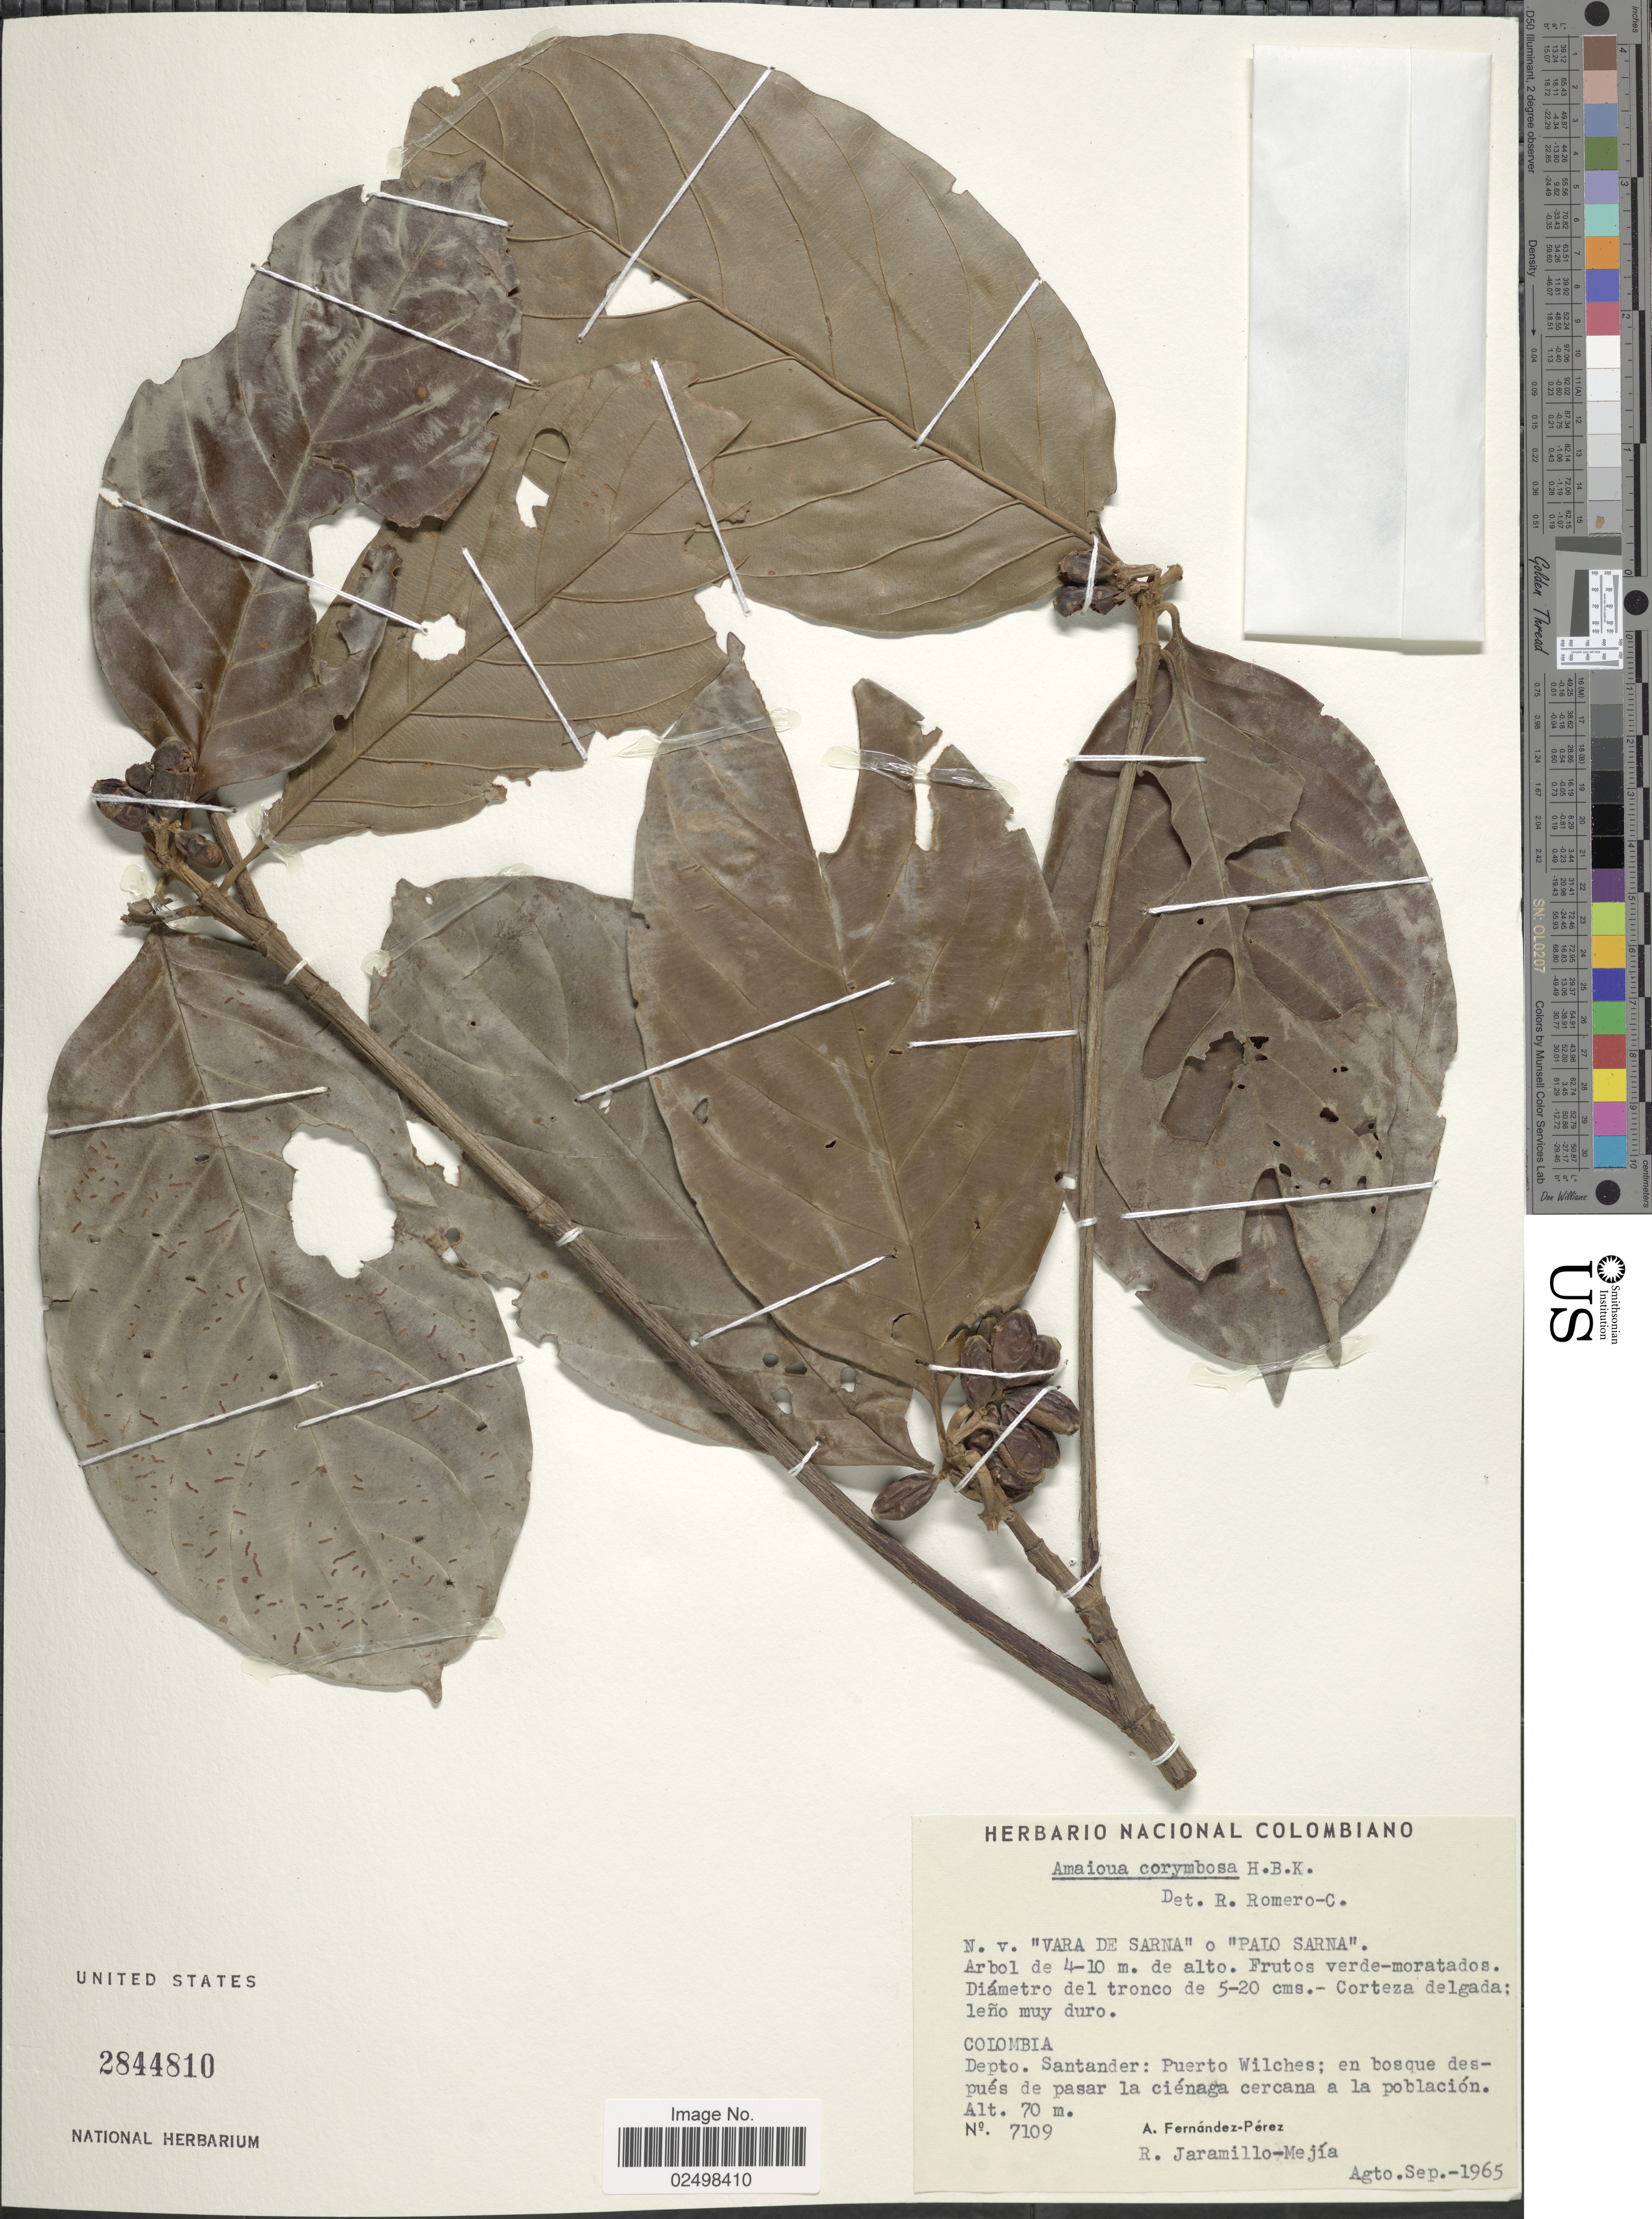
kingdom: Plantae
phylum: Tracheophyta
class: Magnoliopsida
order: Gentianales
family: Rubiaceae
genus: Amaioua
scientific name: Amaioua corymbosa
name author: Kunth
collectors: A. Fernández-Pérez & R. Jaramillo M.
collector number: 7109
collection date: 1965-08/1965-09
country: Colombia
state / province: Santander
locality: Puerto Wilches en bosque despues de pasar a cienaga cercana a la poblacon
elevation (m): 70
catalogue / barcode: US 2844810